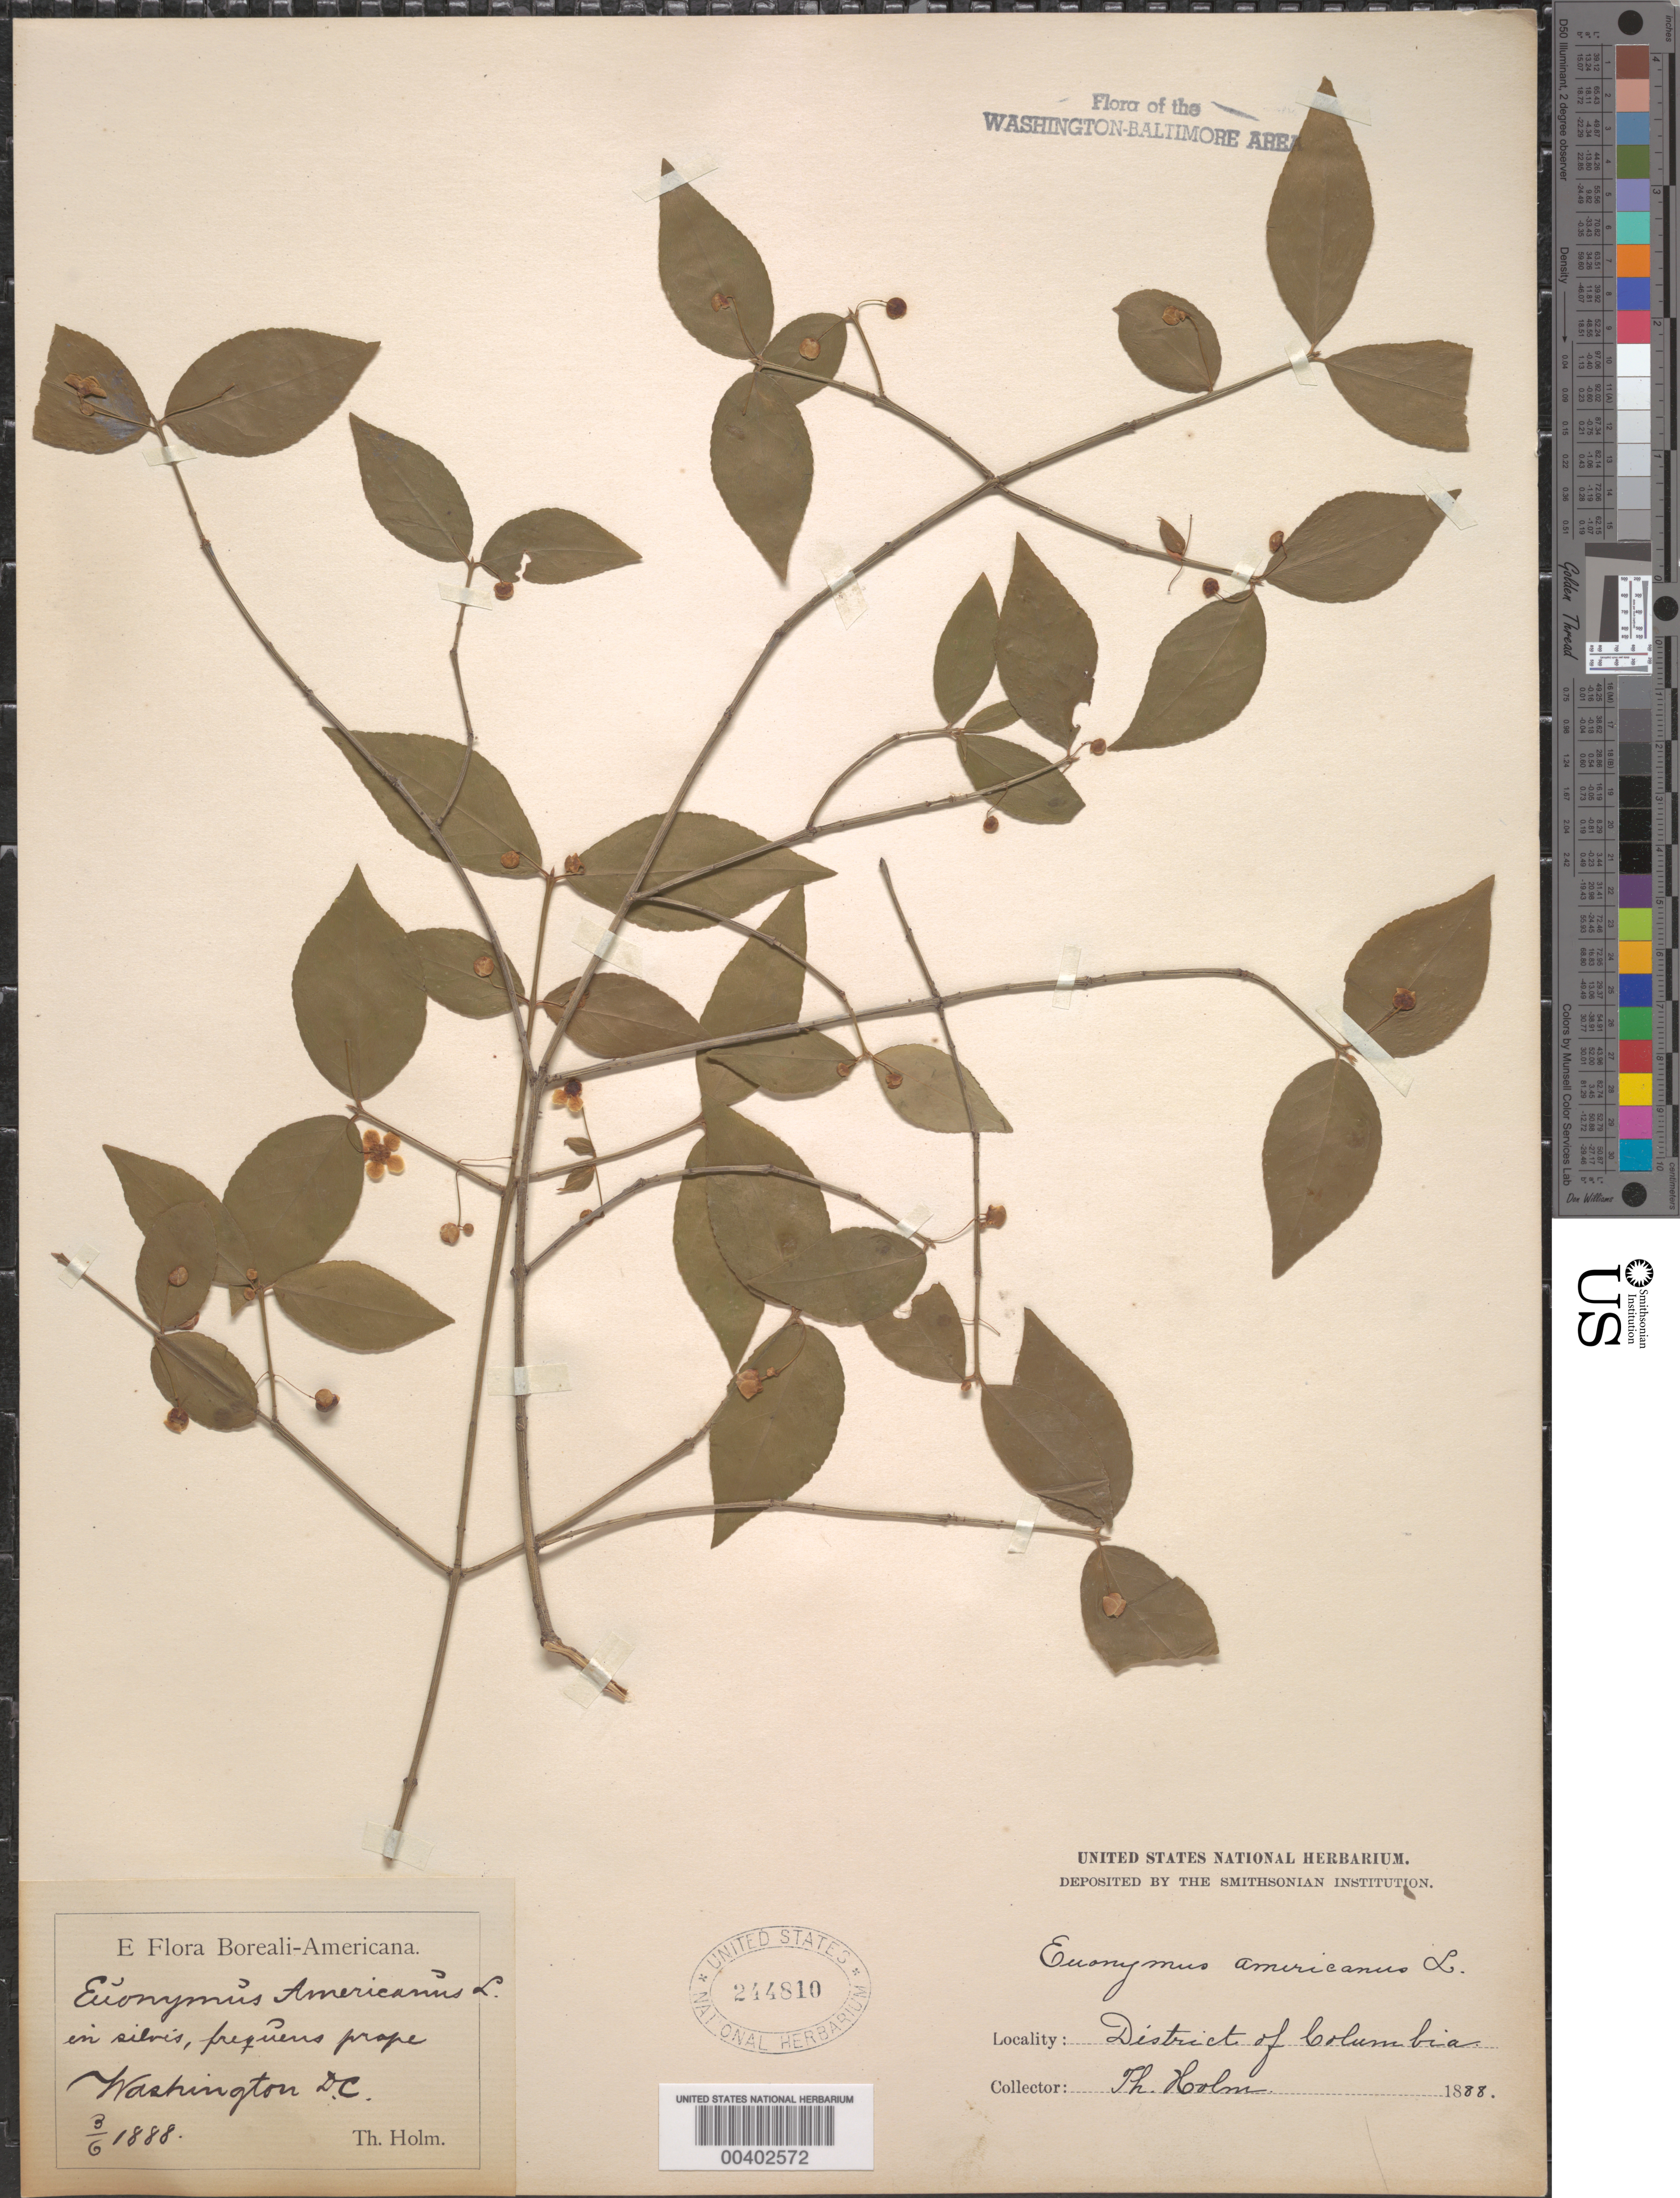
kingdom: Plantae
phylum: Tracheophyta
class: Magnoliopsida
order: Celastrales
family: Celastraceae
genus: Euonymus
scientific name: Euonymus americanus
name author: L.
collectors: T. Holm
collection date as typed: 03 Jun 1888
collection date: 1888-06-03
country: United States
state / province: District of Columbia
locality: Washington DC Area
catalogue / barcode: US 244810